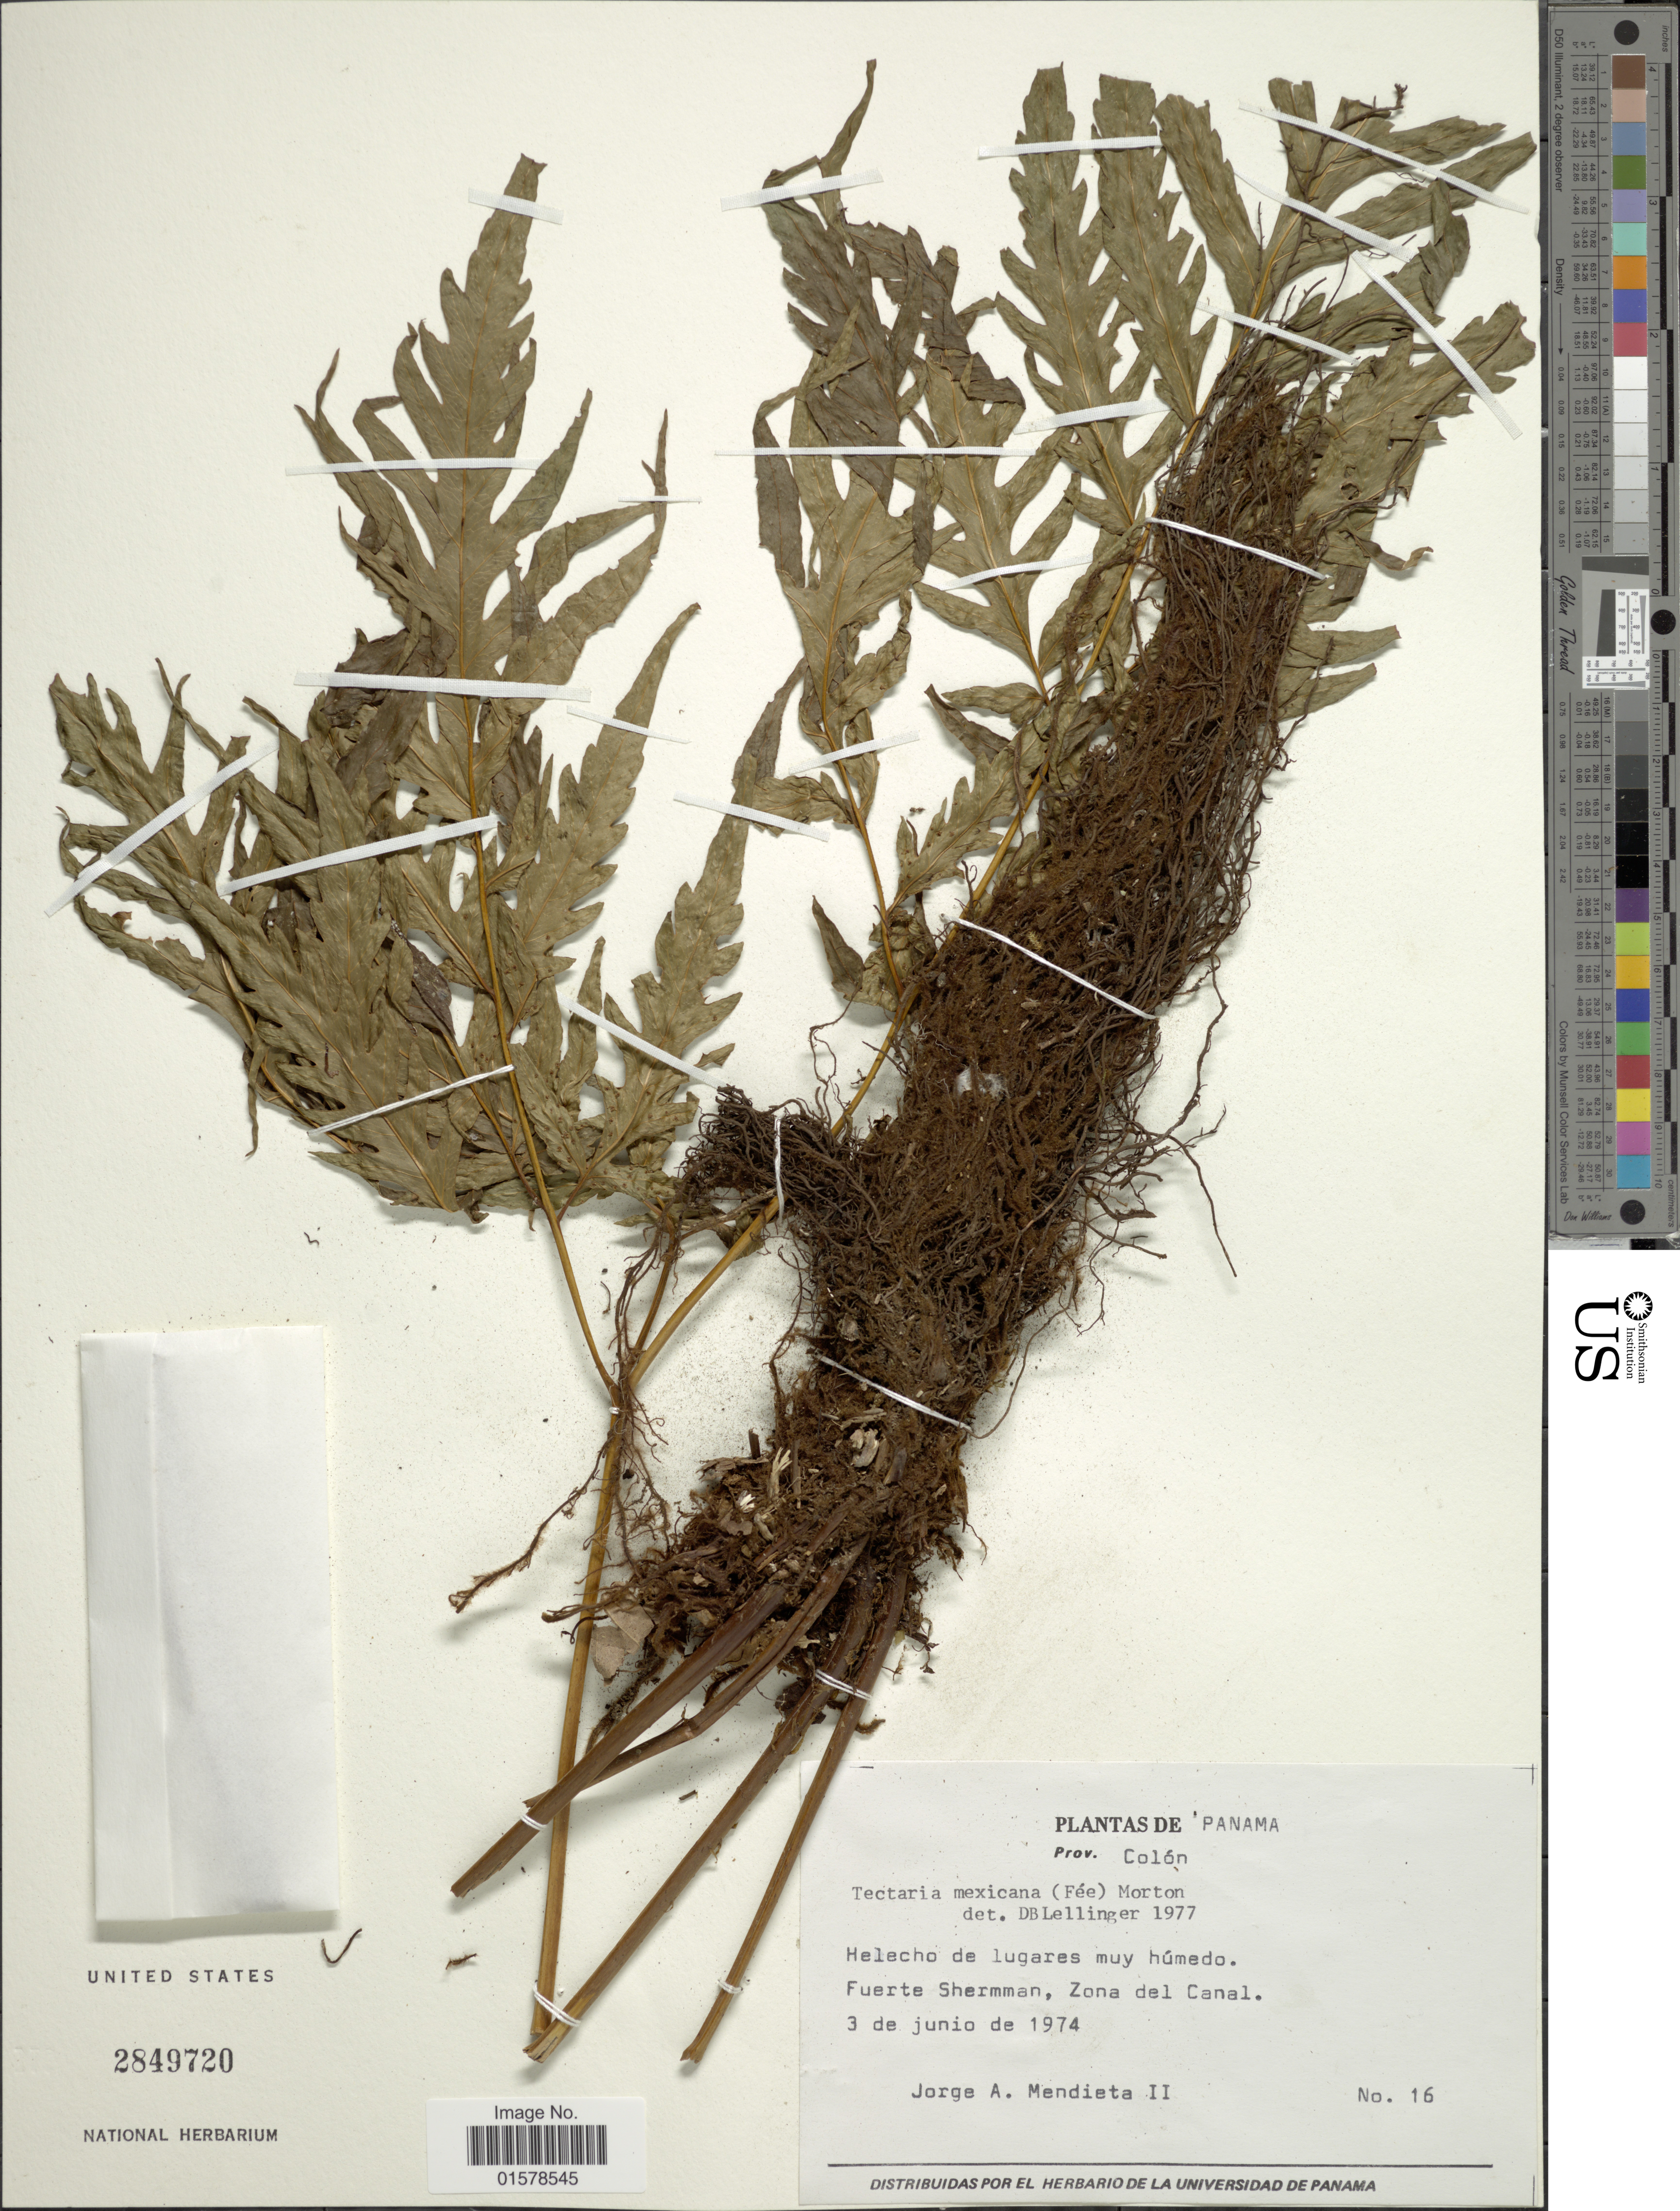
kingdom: Plantae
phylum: Tracheophyta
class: Polypodiopsida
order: Polypodiales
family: Tectariaceae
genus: Tectaria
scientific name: Tectaria mexicana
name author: (Fée) C.V. Morton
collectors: J. Mendieta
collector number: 16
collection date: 1974-06-03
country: Panama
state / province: Colón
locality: Prov. Colon. Helecho de lagures muy humedo. Fuerte Sherman, Zona del Canal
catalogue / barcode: US 2849720